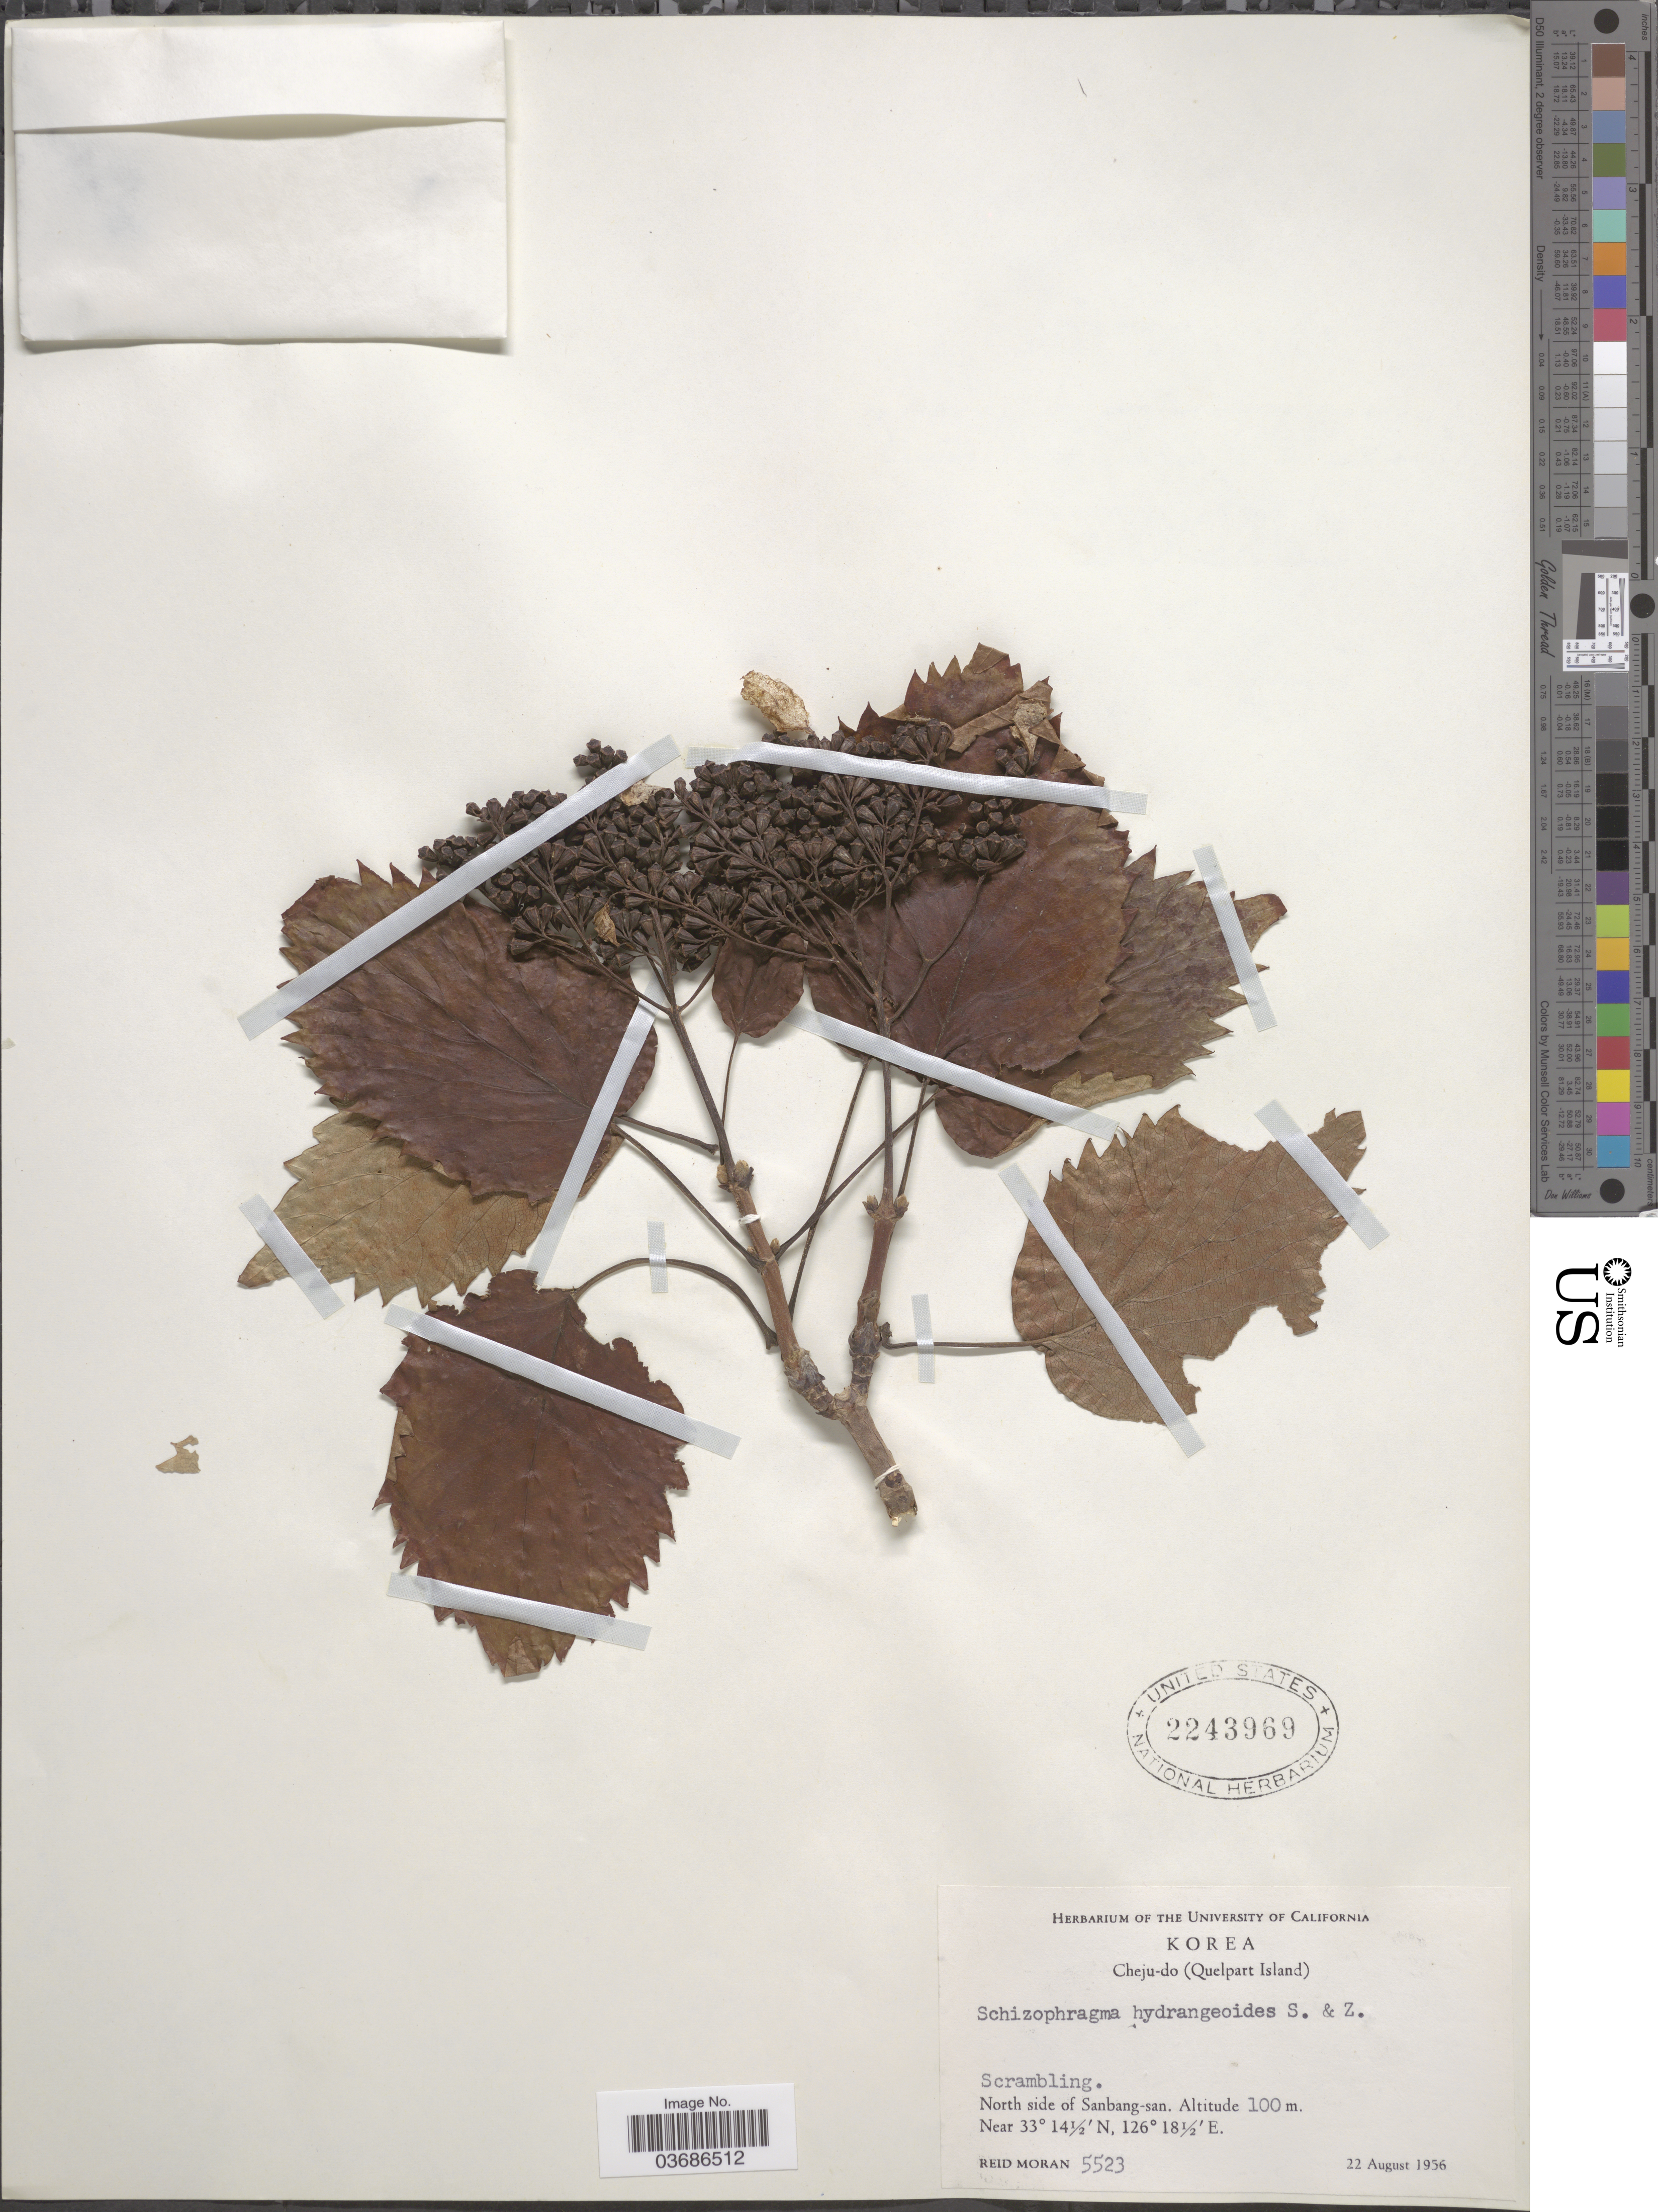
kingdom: Plantae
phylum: Tracheophyta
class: Magnoliopsida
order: Cornales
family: Hydrangeaceae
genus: Hydrangea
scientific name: Hydrangea hydrangeoides var. taquetii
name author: (H. Lév.) J.M.H. Shaw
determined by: Strong, Mark T., (BOT), Smithsonian Institution - National Museum of Natural History (UNITED STATES)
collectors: R. Moran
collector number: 5523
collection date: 1956-08-22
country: South Korea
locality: Cheju-do (Quelpart Island). North side of Sanbang-san.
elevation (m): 100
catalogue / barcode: US 2243969